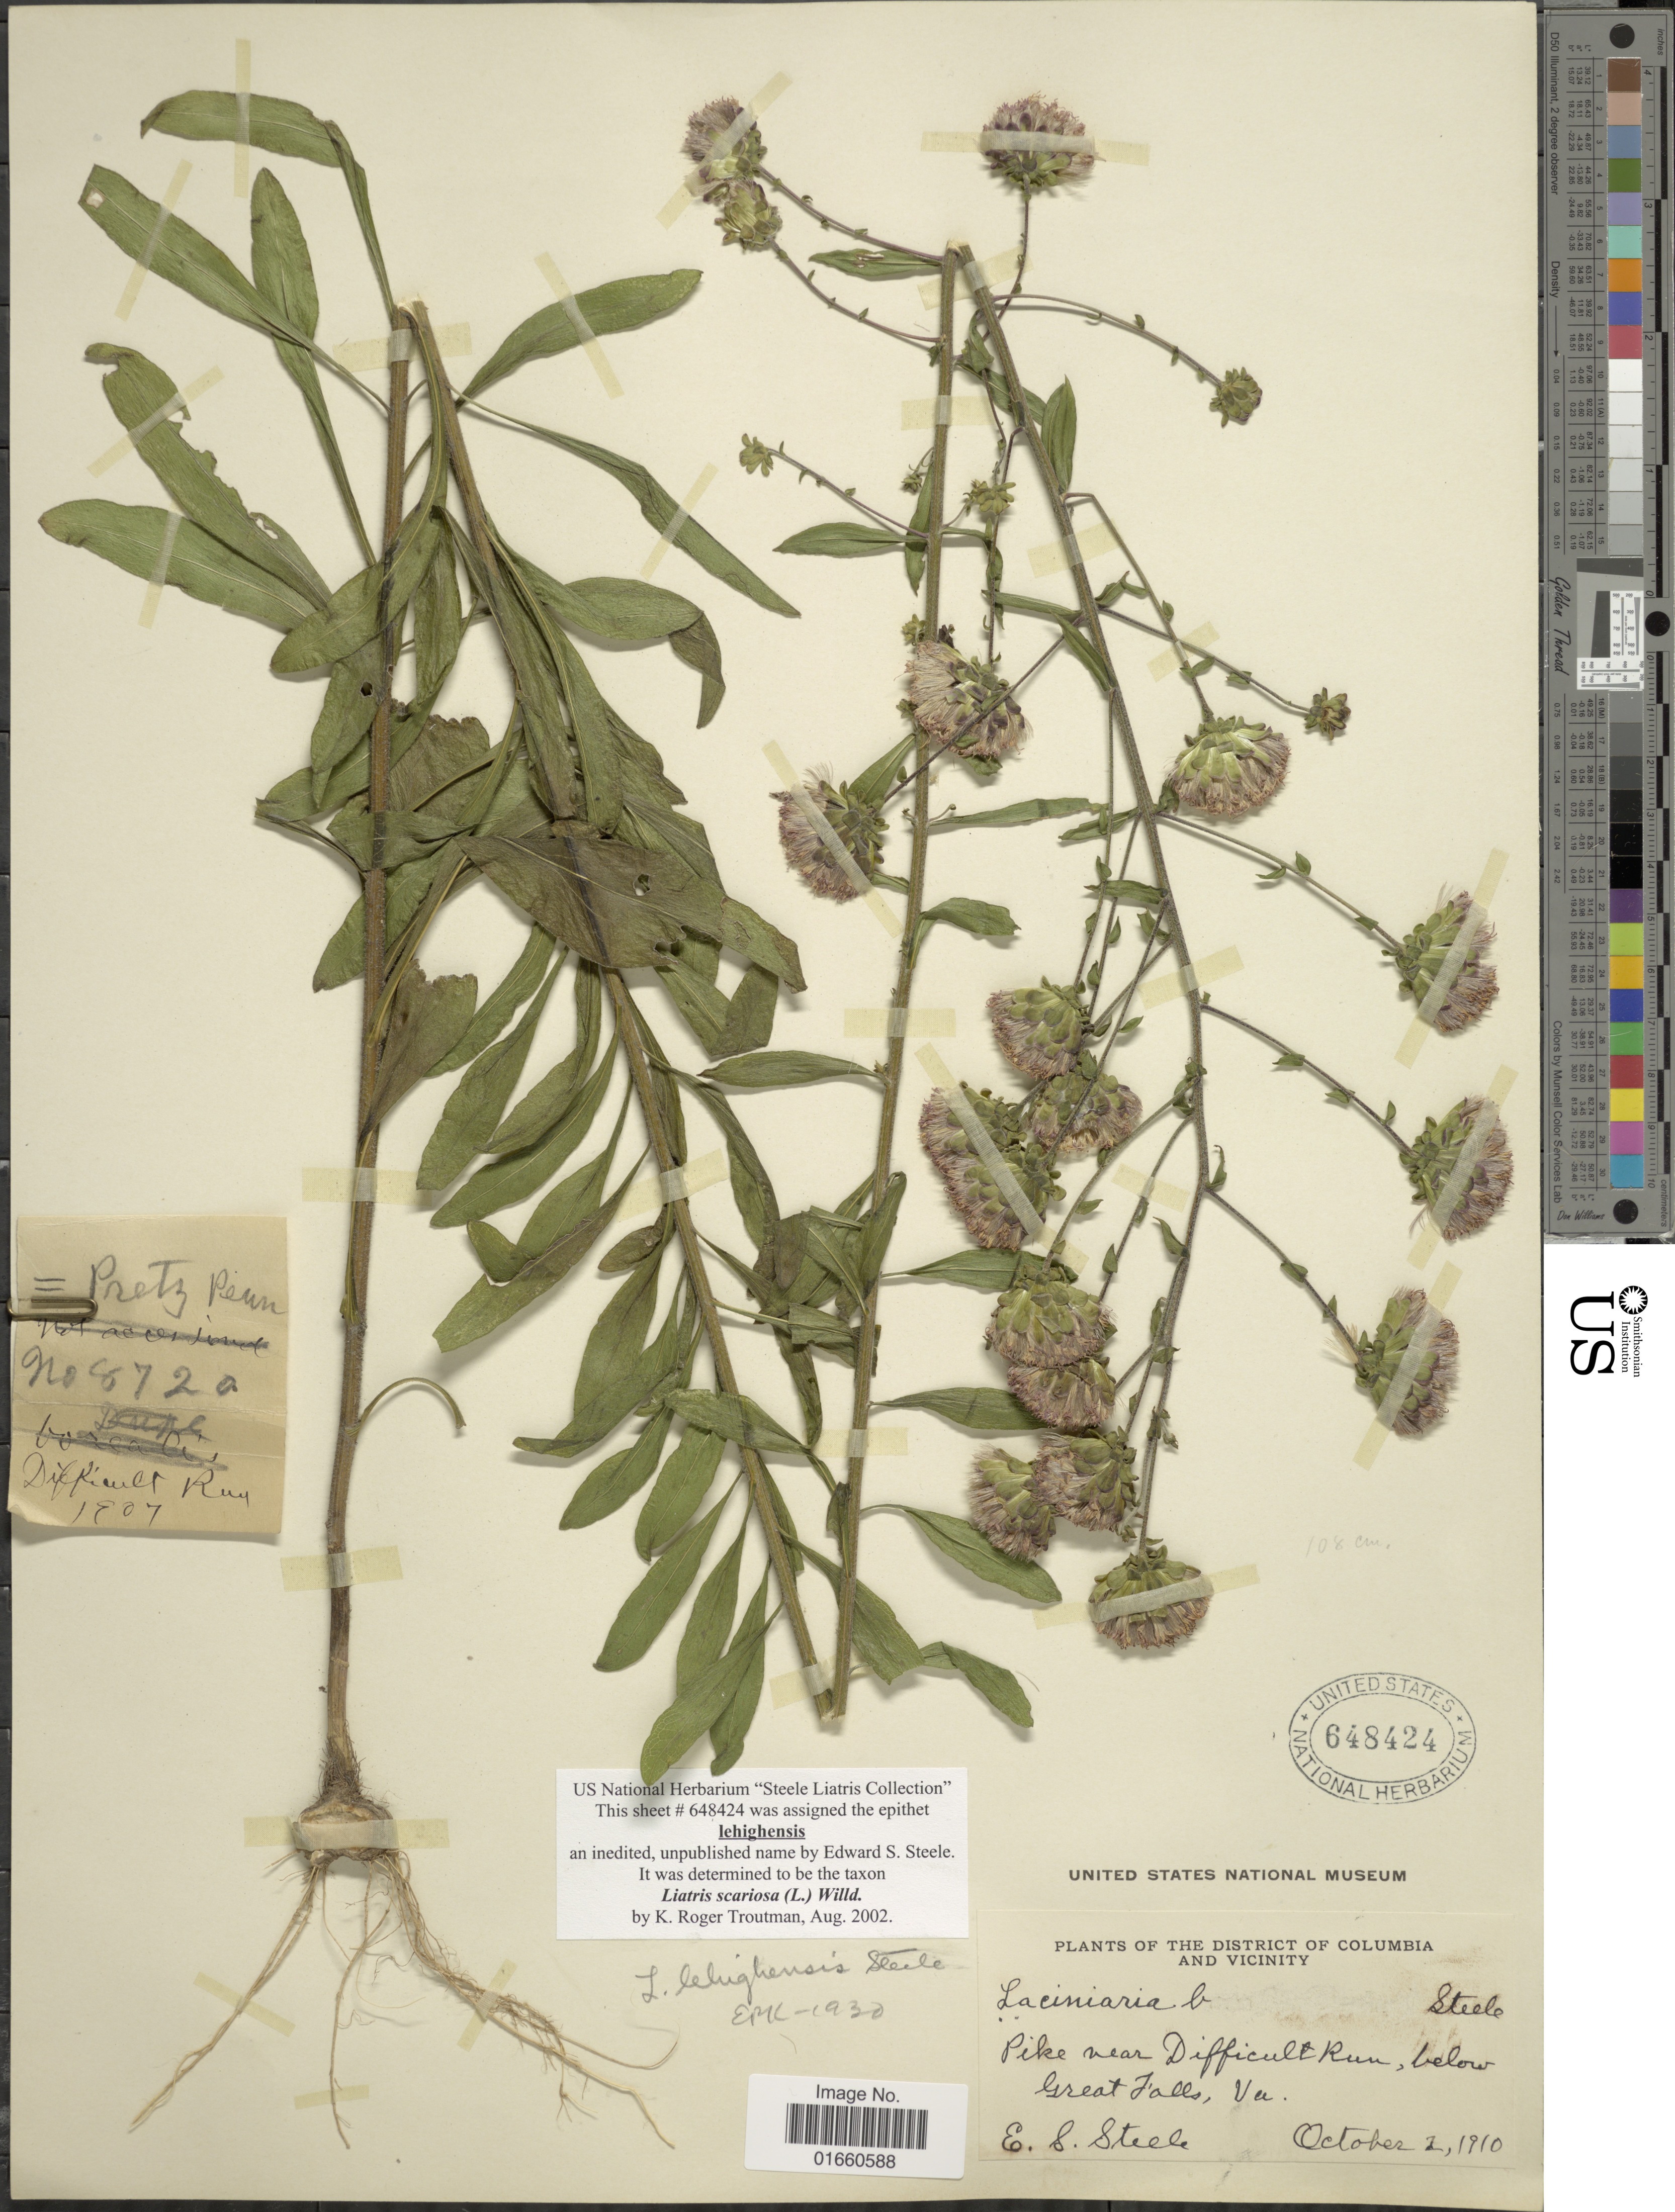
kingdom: Plantae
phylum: Tracheophyta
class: Magnoliopsida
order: Asterales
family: Asteraceae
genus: Liatris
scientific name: Liatris scariosa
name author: (L.) Willd.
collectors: E. Steele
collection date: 1910-10-02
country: United States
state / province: District of Columbia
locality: District of Columbia and Vicinity, Pike near Difficult Run, below Great Falls, Virginia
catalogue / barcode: US 648424